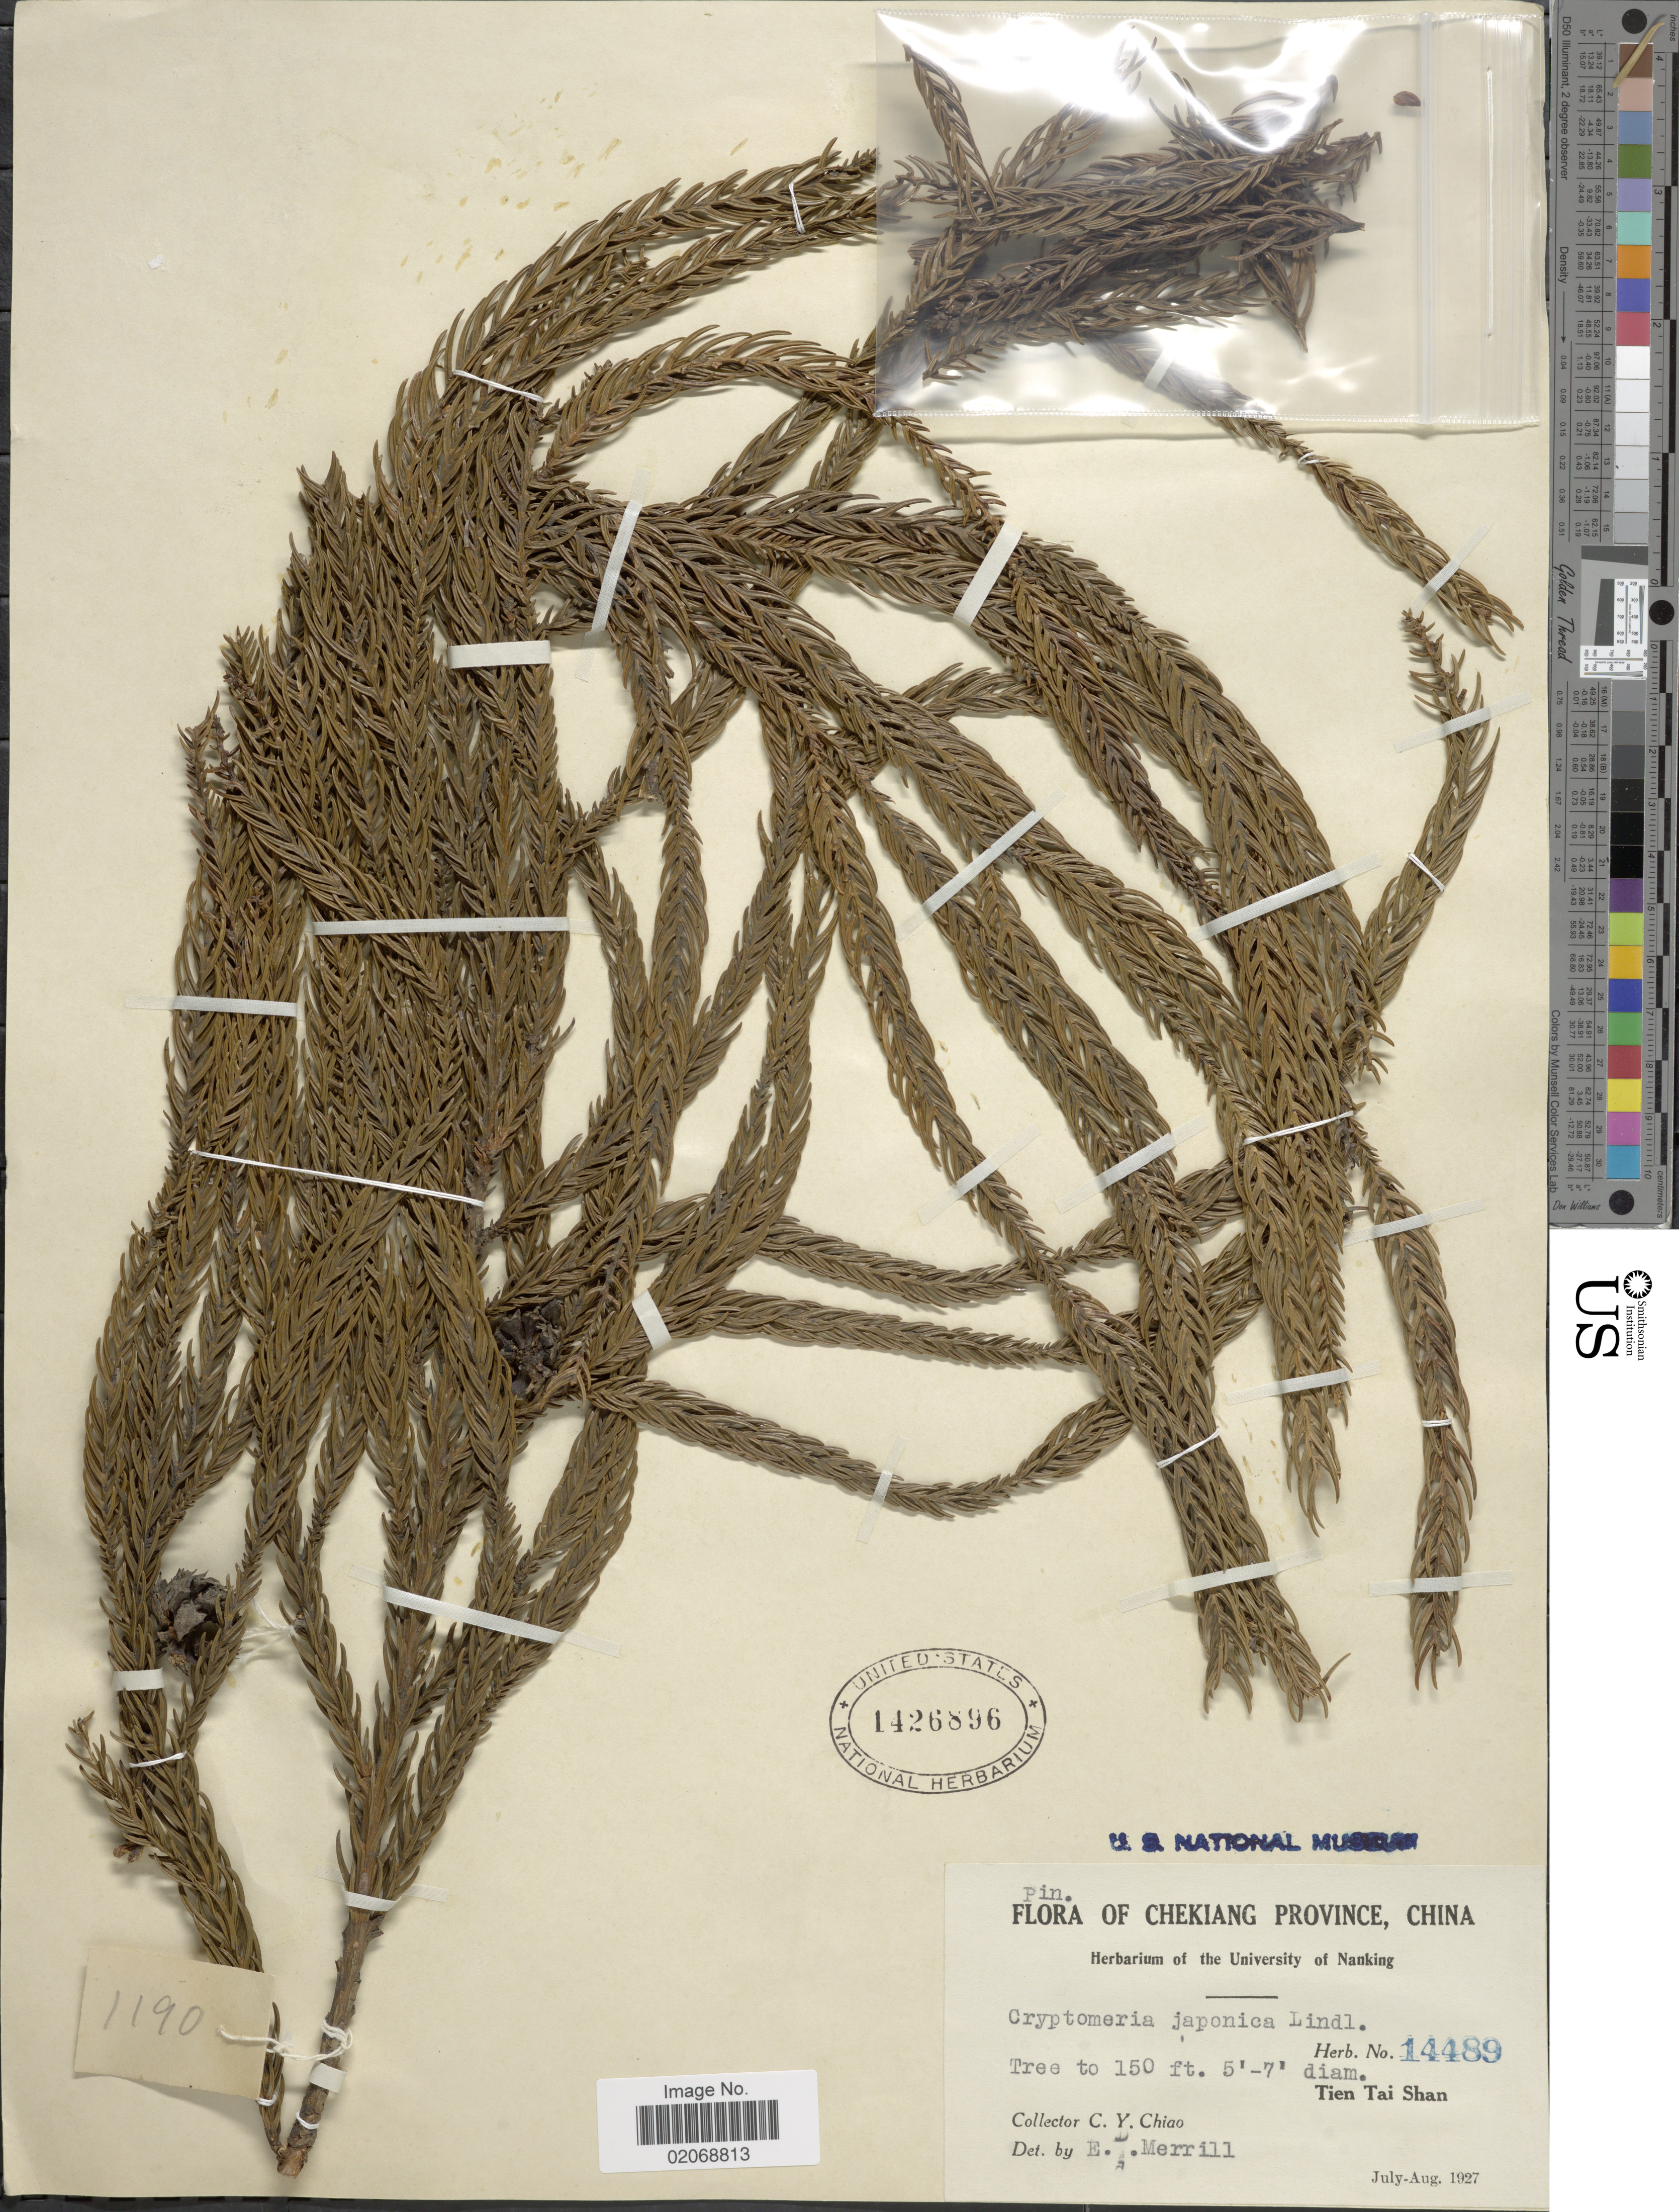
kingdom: Plantae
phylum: Tracheophyta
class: Pinopsida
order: Pinales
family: Cupressaceae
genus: Cryptomeria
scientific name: Cryptomeria japonica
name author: (Thunb. ex L. f.) D. Don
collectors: C. Y. Chiao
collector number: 14489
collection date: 1927-07/1927-08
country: China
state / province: Zhejiang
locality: Chekiang Province, Tien Tai Shan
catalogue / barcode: US 1426896